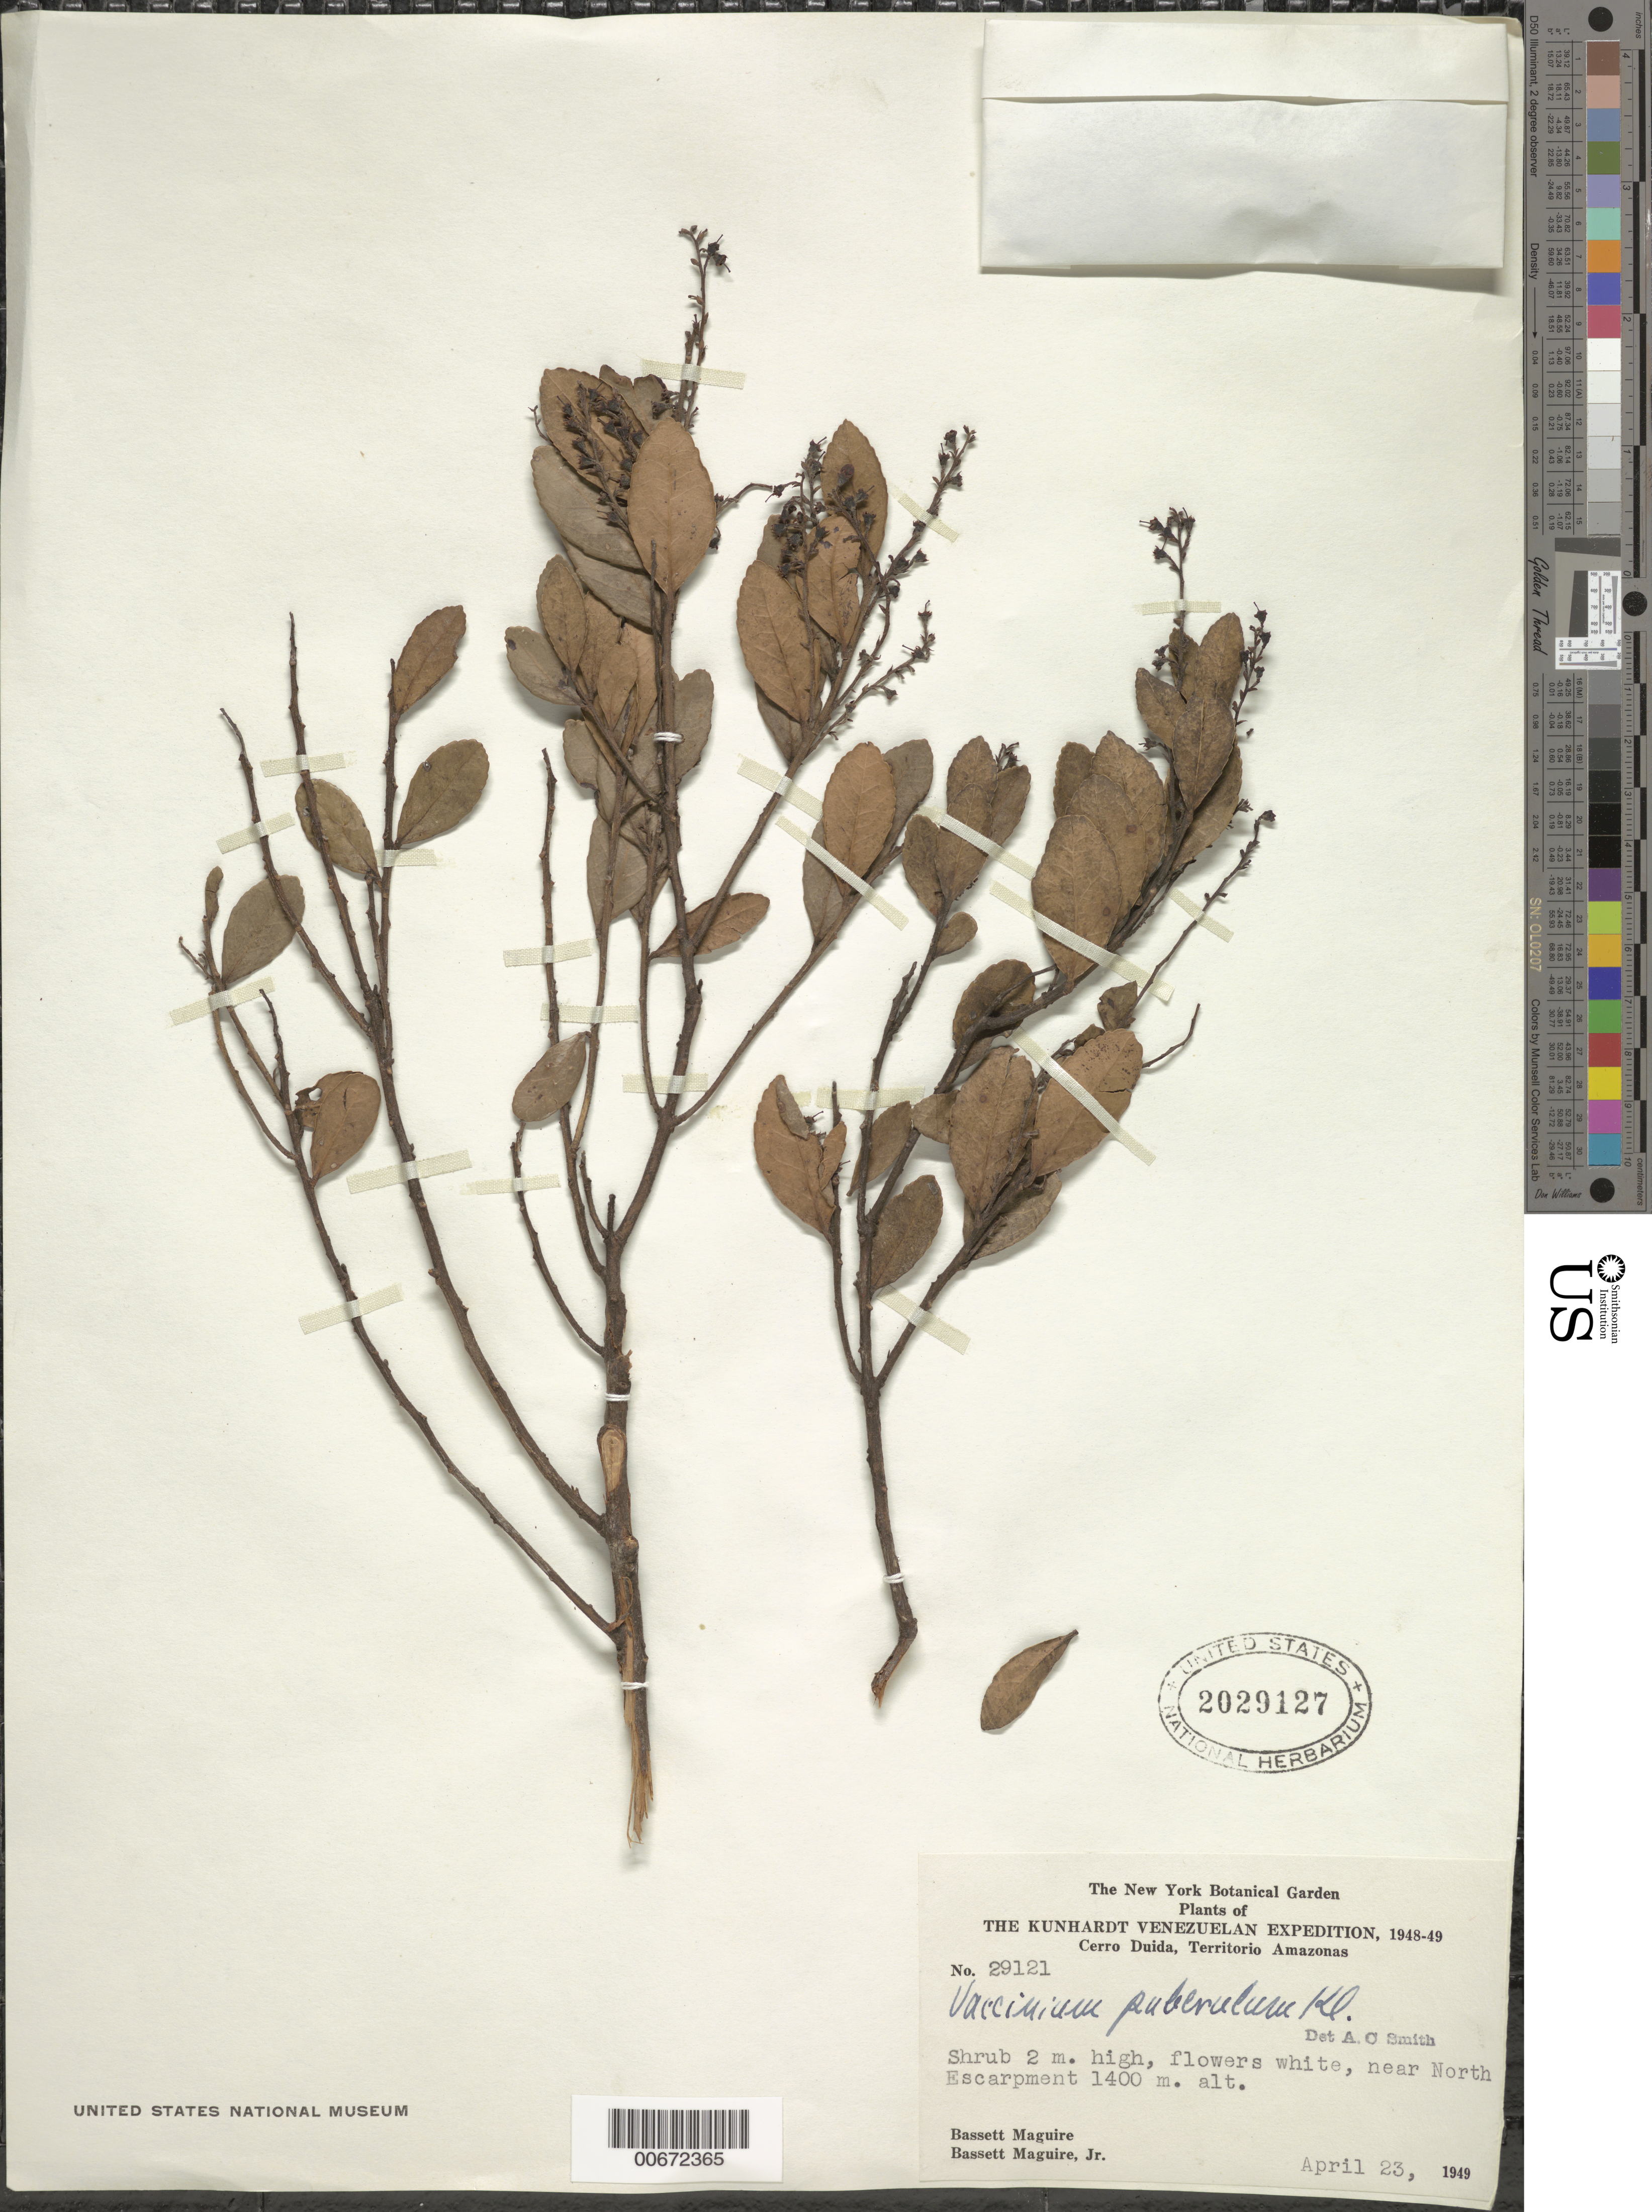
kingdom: Plantae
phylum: Tracheophyta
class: Magnoliopsida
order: Ericales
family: Ericaceae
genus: Vaccinium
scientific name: Vaccinium puberulum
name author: Klotzsch ex Meisn.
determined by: Smith, A. C.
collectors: B. Maguire & B. Maguire Jr.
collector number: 29121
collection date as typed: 23-Apr-49 to 24-Apr-49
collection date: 1949-04-23/1949-04-24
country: Venezuela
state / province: Amazonas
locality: Cerro Duida, N escarpment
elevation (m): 1400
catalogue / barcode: US 2029127